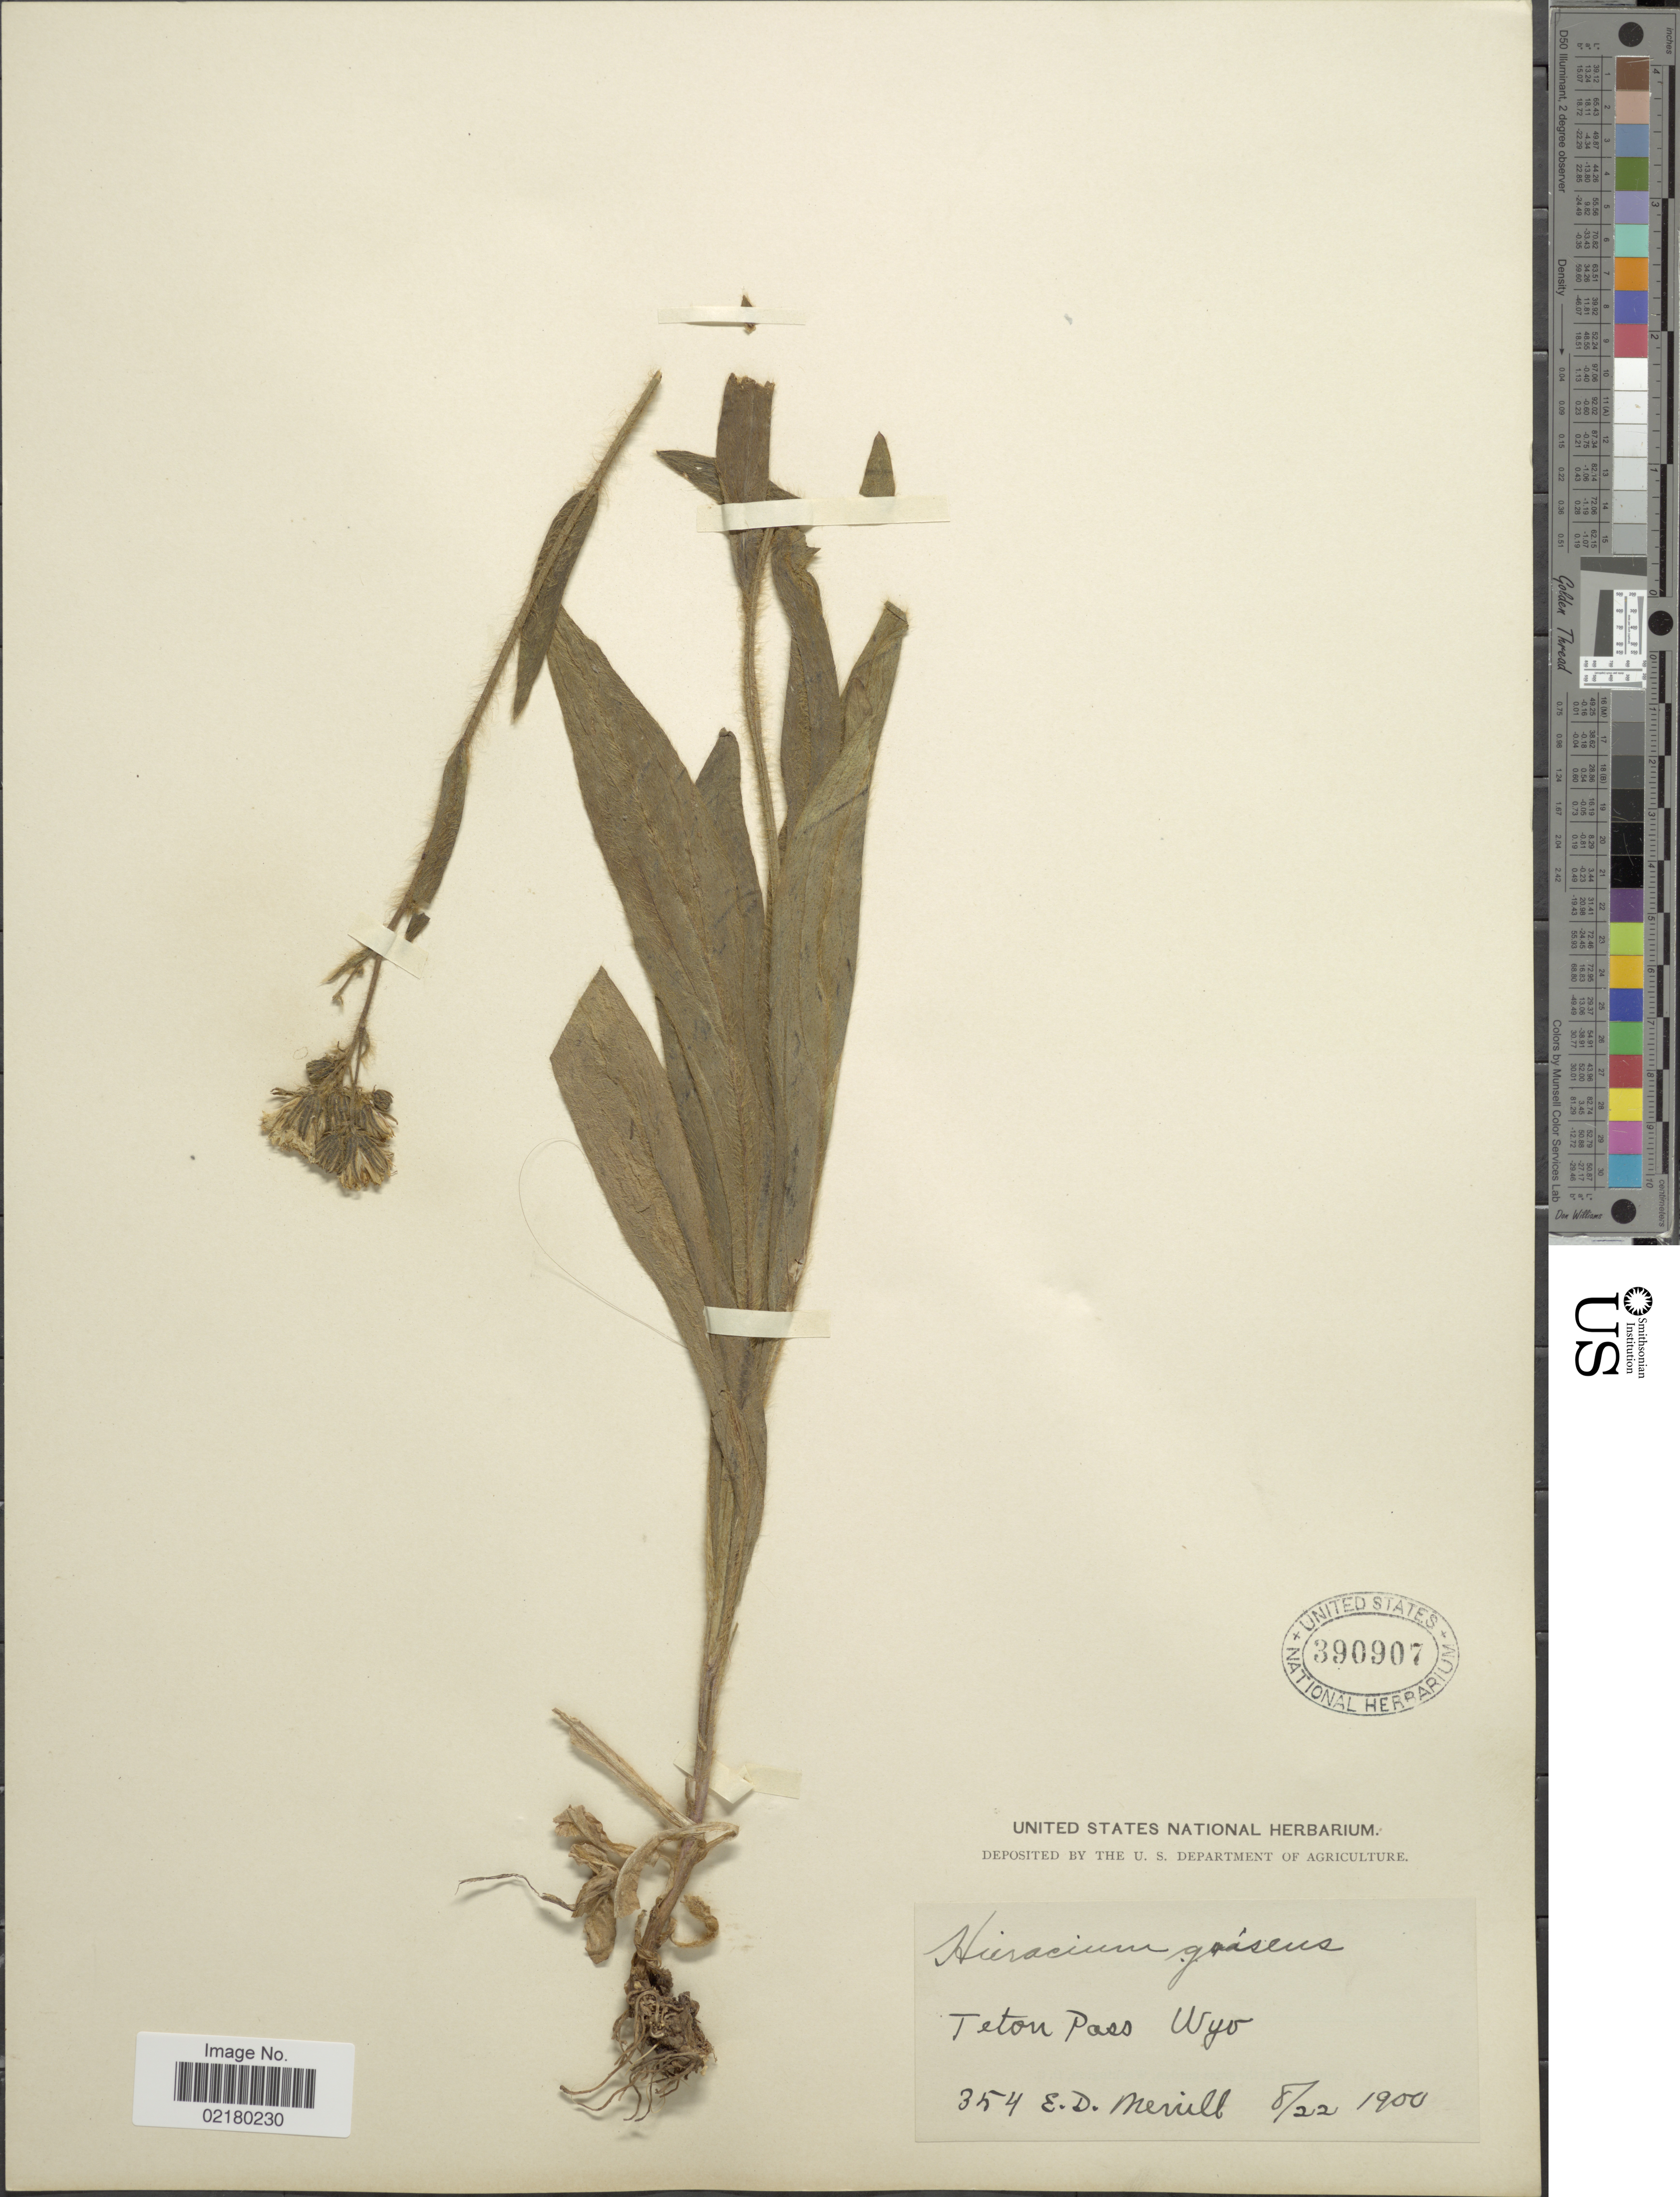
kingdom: Plantae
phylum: Tracheophyta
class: Magnoliopsida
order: Asterales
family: Asteraceae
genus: Hieracium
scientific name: Hieracium griseum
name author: Rydb.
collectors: E. D. Merrill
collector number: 354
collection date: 1900-08-22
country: United States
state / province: Wyoming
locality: Teton pass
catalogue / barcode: US 390907